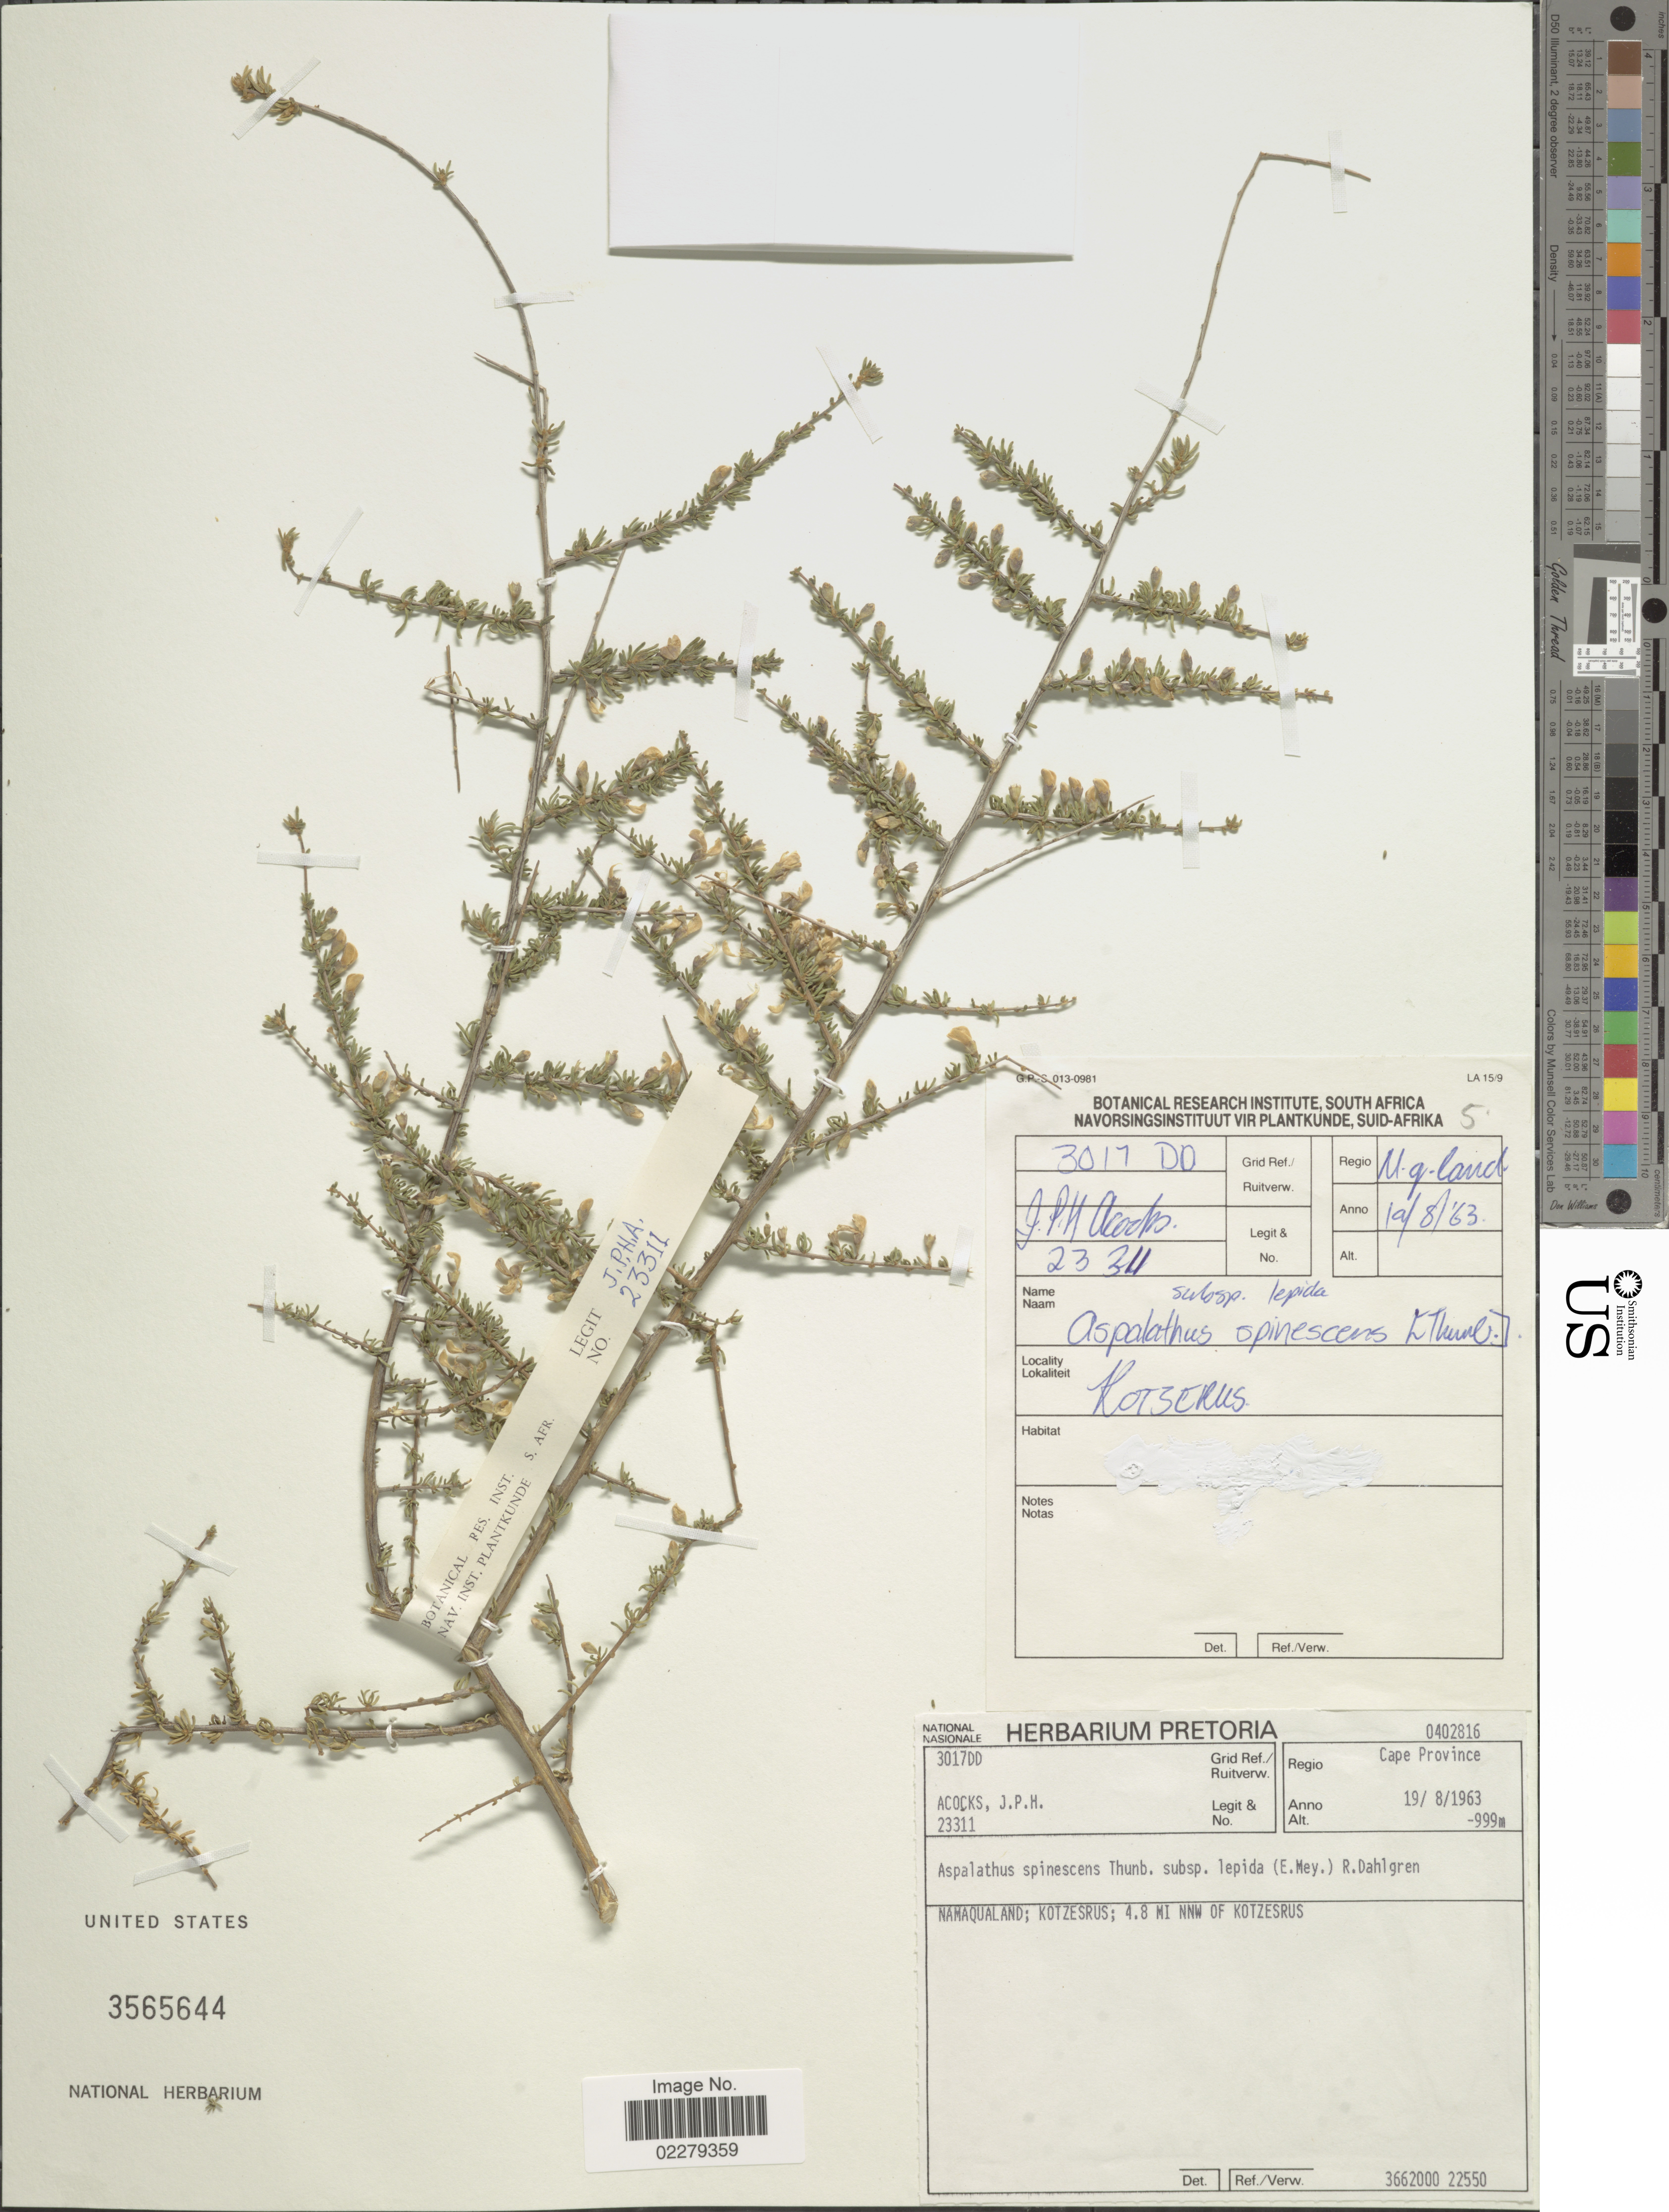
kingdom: Plantae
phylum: Tracheophyta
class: Magnoliopsida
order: Fabales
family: Fabaceae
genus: Aspalathus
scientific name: Aspalathus spinescens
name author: Thunb.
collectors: J. P. Acocks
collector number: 23311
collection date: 1963-08-19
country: South Africa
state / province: Northern Cape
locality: Namaqualand; Kotzesrus; 4.8 mi NNW of Kotzesrus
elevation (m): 999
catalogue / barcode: US 3565644